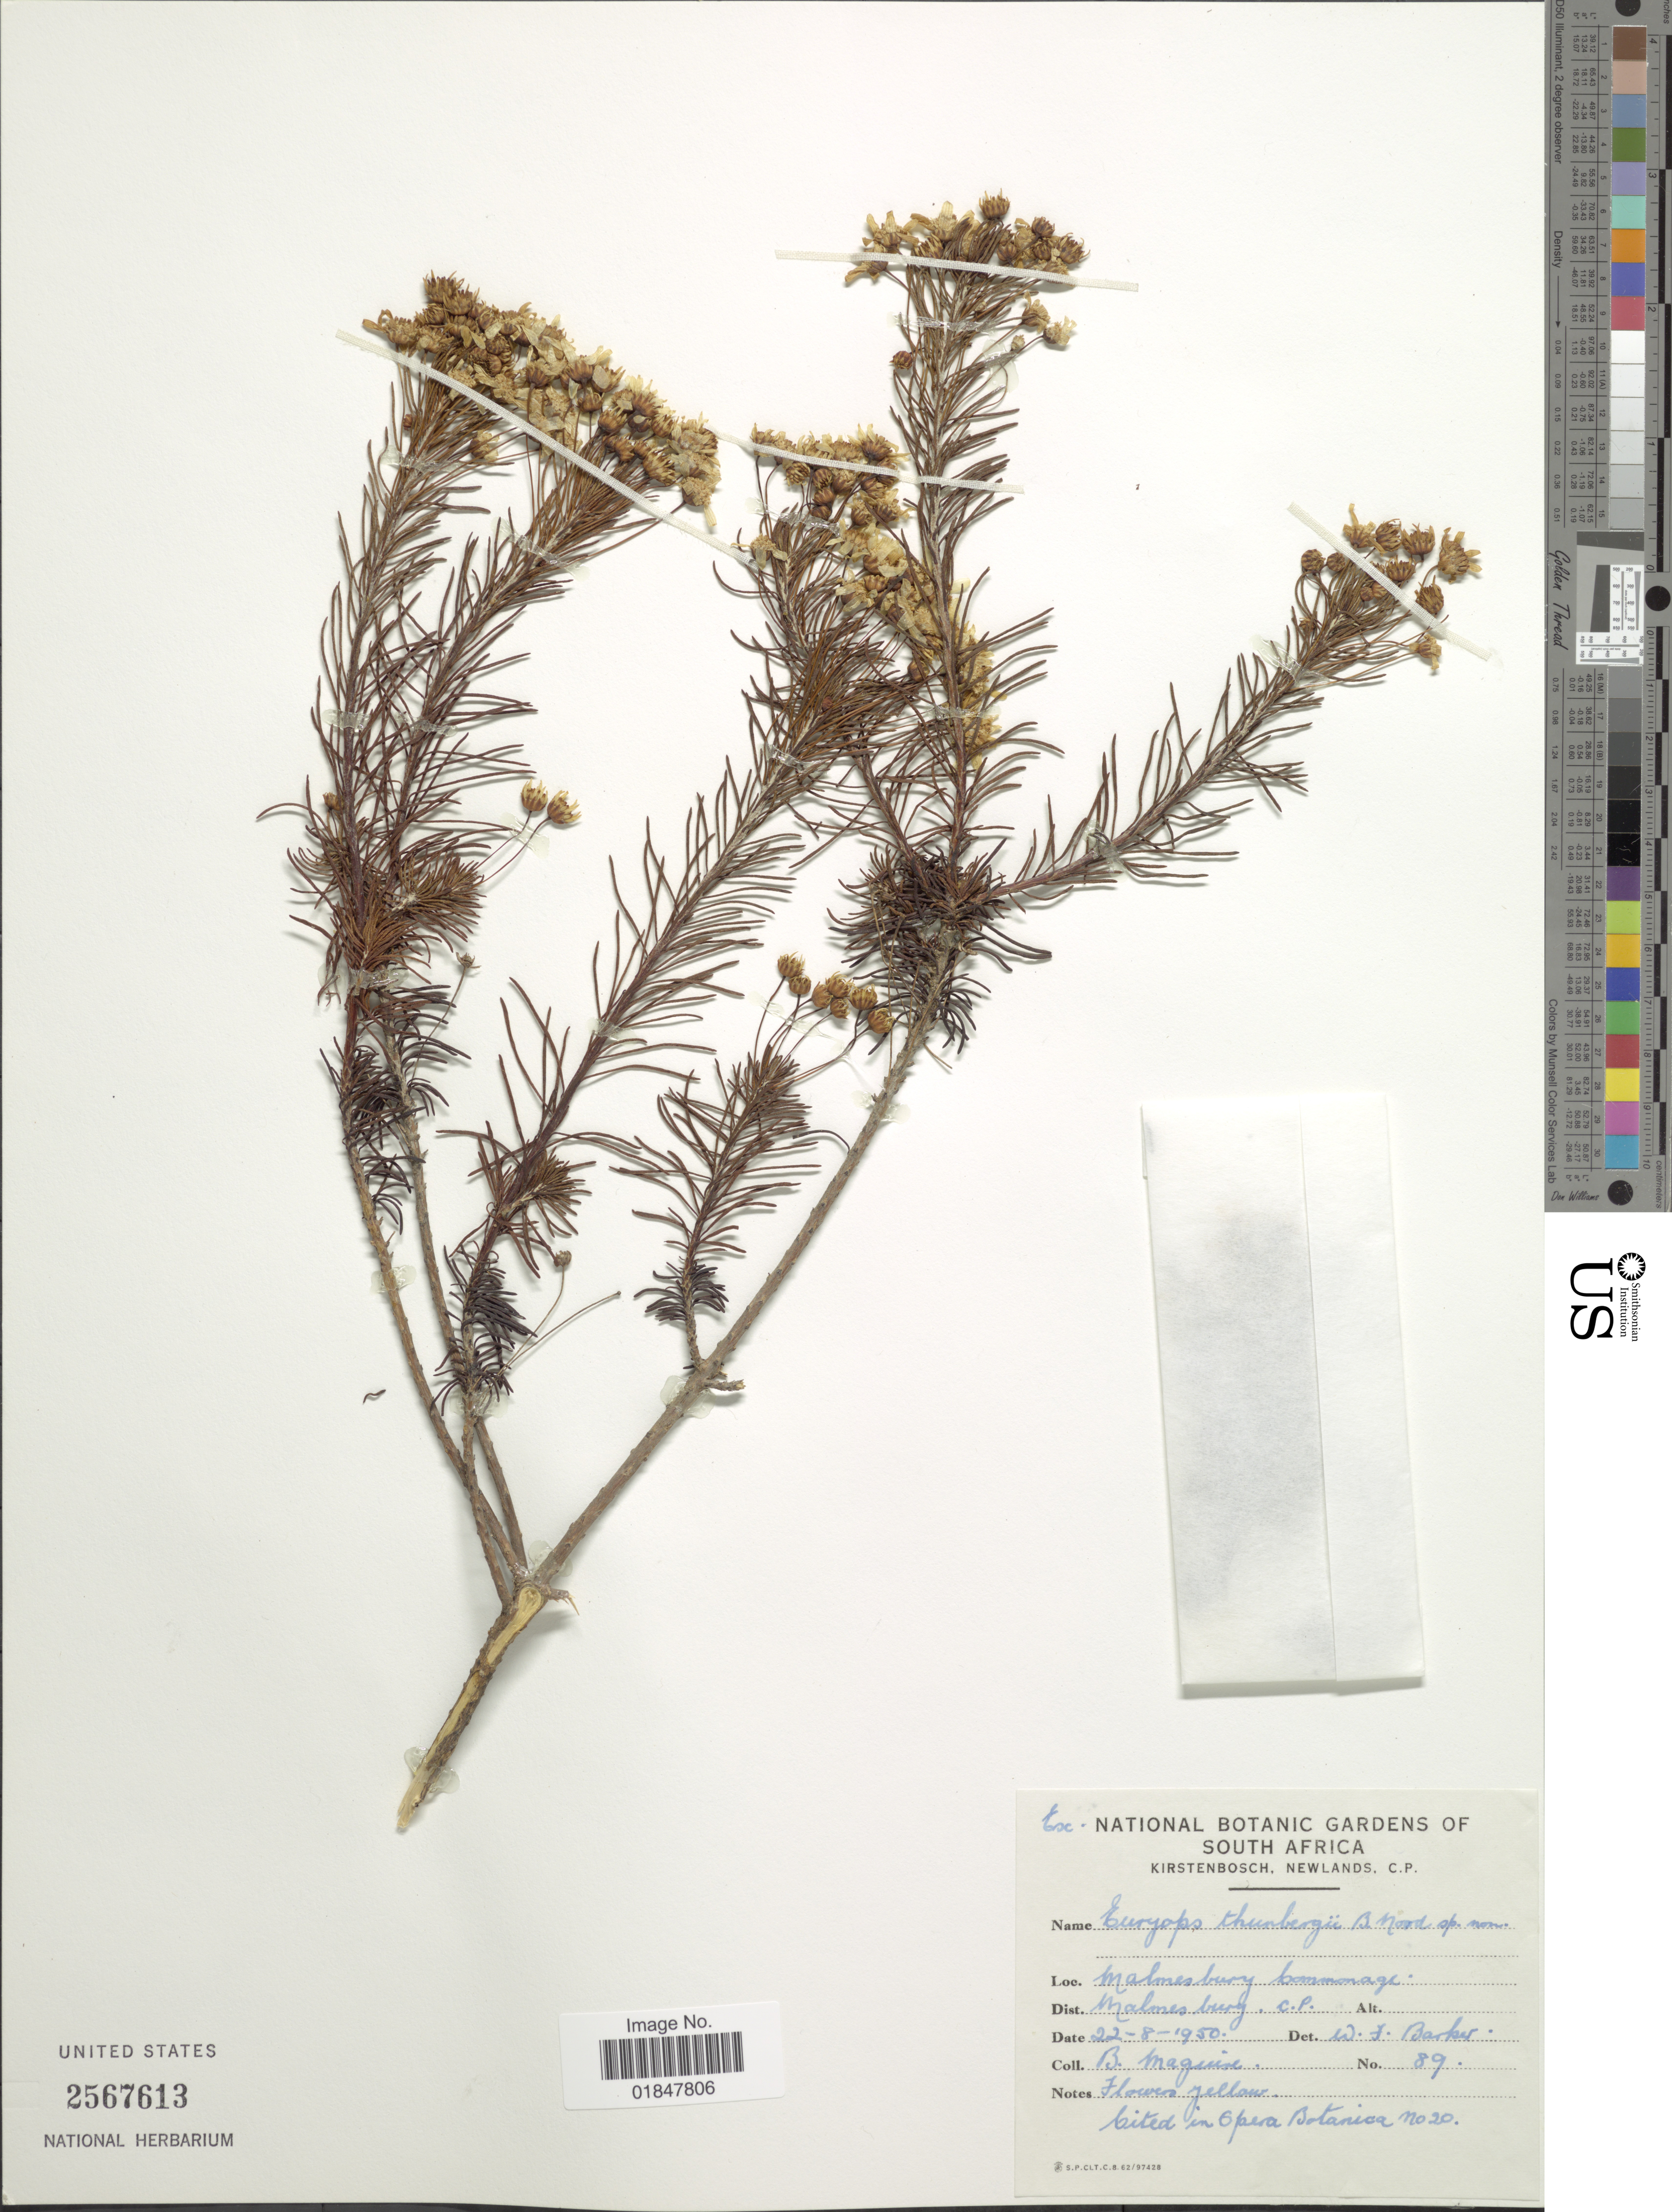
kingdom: Plantae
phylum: Tracheophyta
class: Magnoliopsida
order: Asterales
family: Asteraceae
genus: Euryops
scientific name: Euryops thunbergii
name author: B. Nord.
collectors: B. Maguire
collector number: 89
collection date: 1950-08-22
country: South Africa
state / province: Western Cape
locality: Malmesbury, Commonage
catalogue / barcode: US 2567613